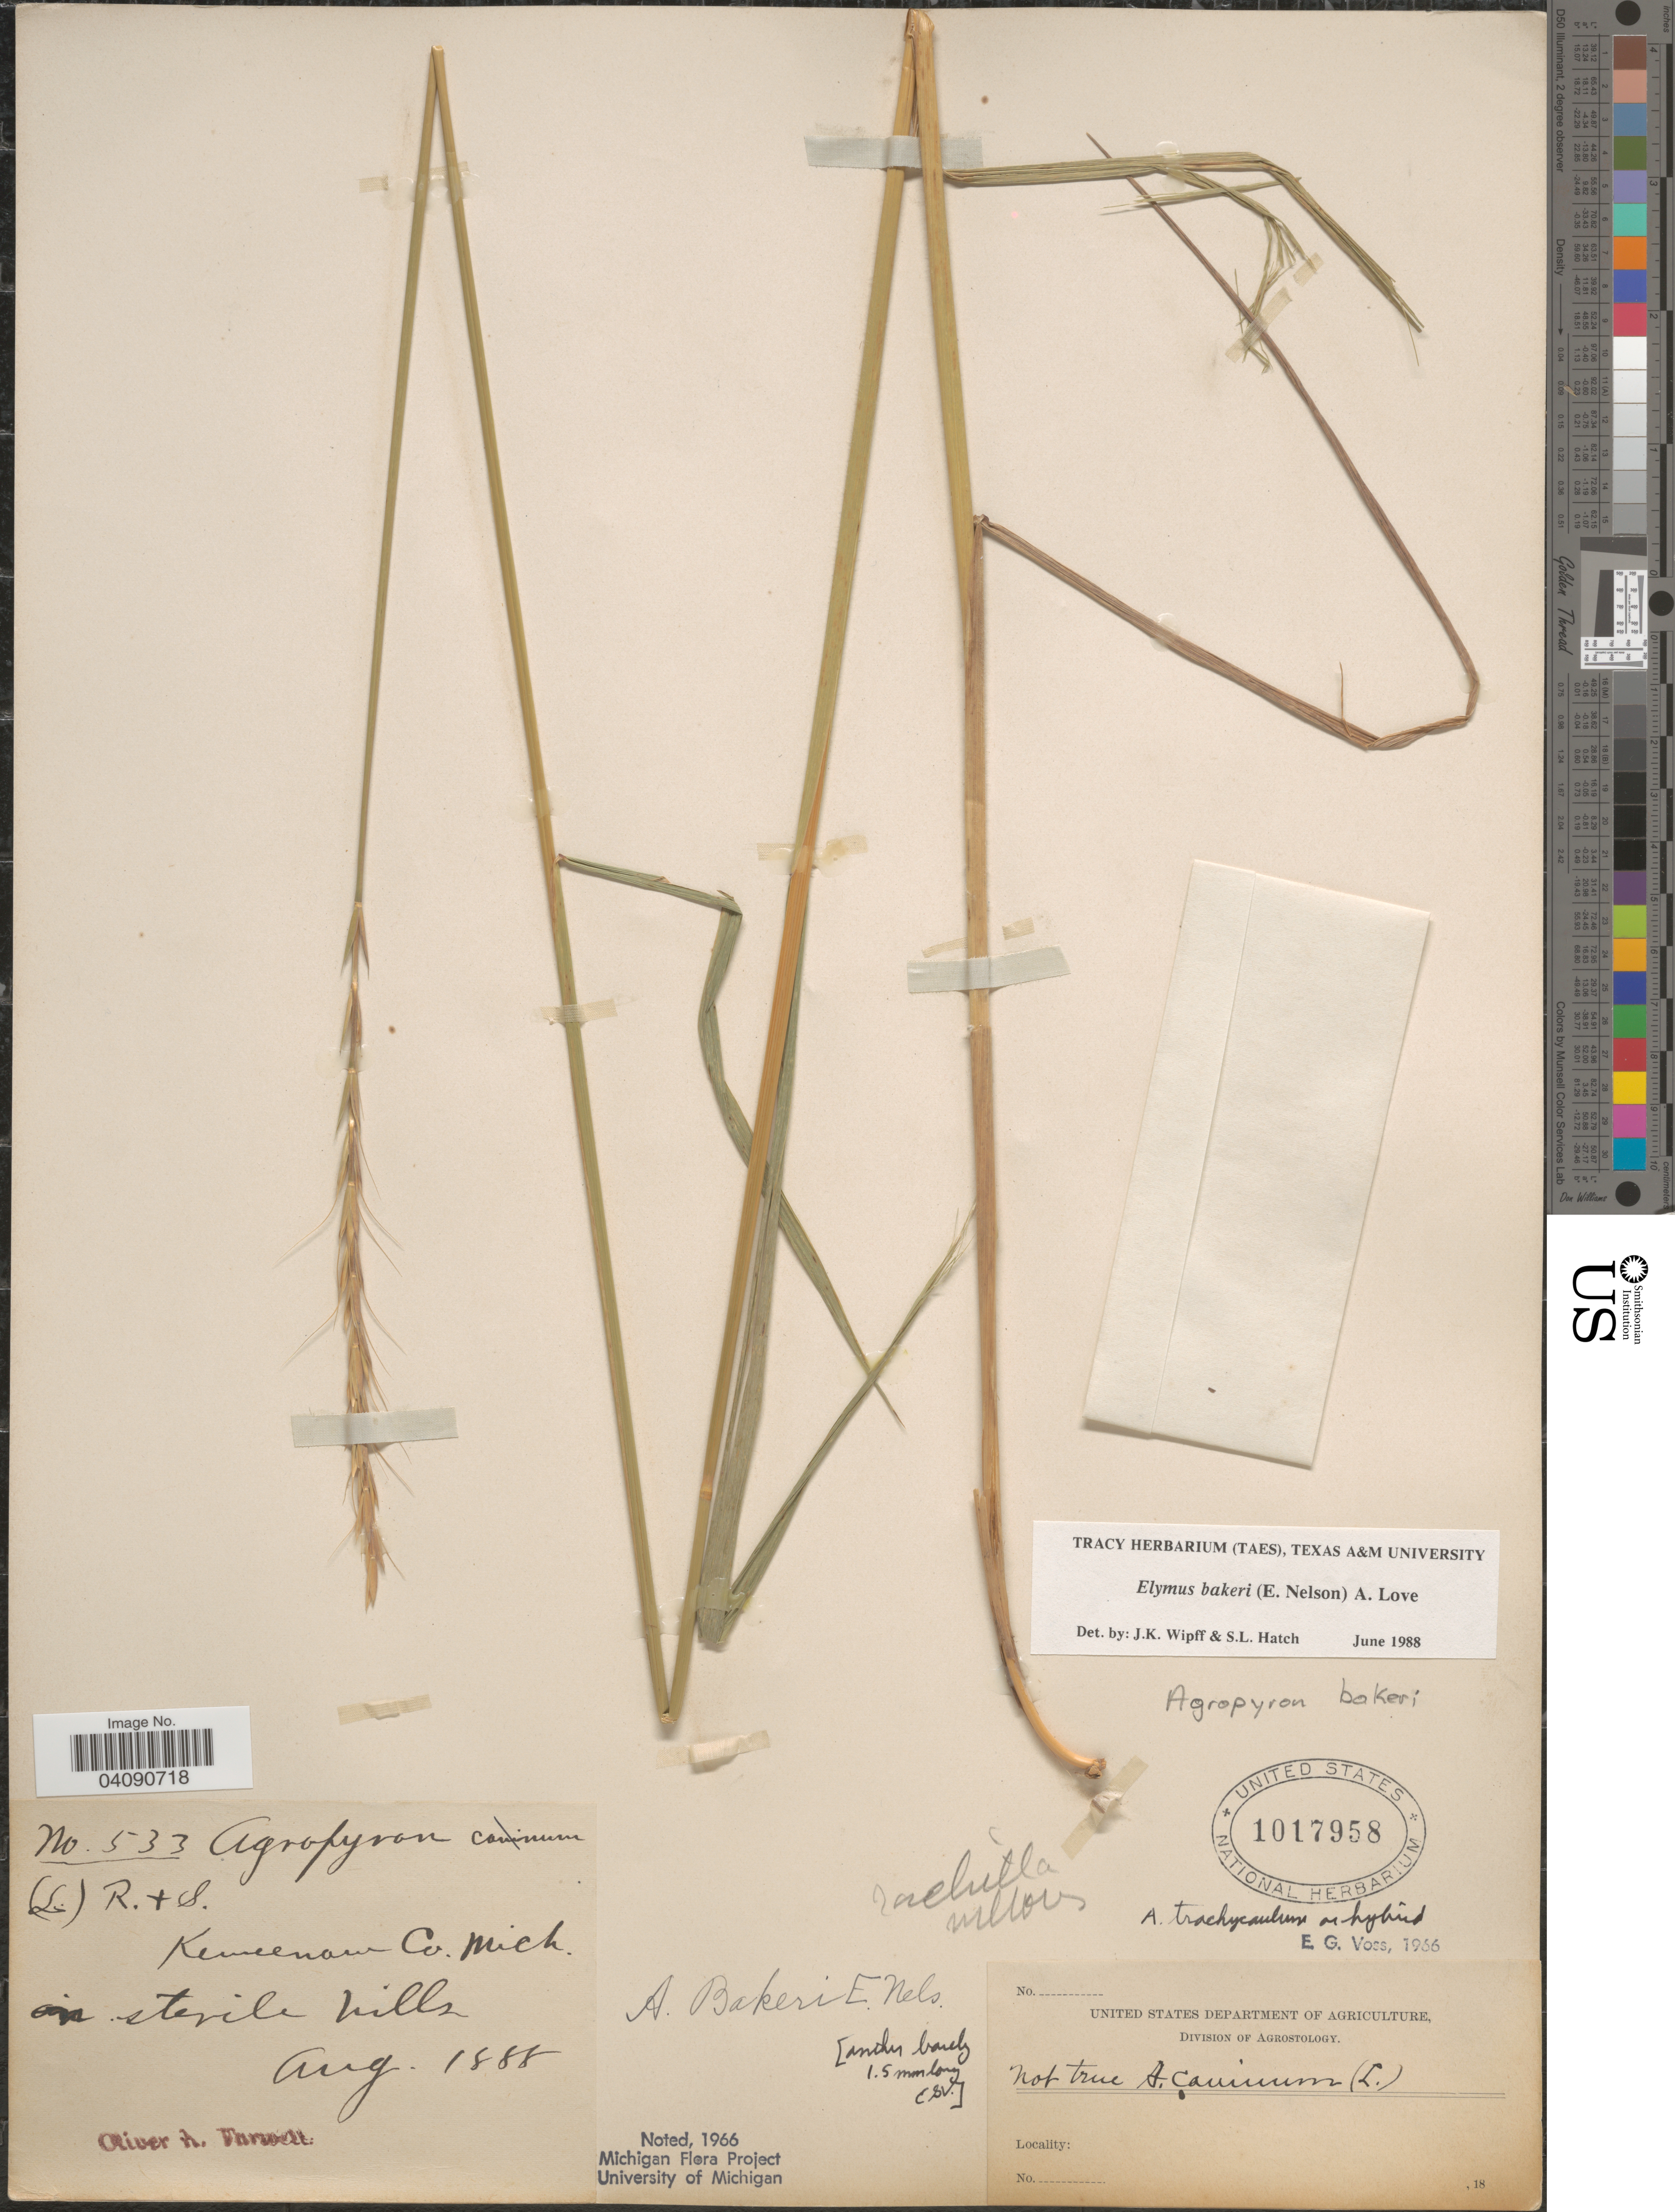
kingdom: Plantae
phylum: Tracheophyta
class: Liliopsida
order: Poales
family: Poaceae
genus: Elymus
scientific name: Elymus bakeri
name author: (E.E. Nelson) Á. Löve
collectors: O. Farwell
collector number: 533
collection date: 1888-08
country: United States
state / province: Michigan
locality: Keweenaw Co. Sterile hills.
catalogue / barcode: US 1017958